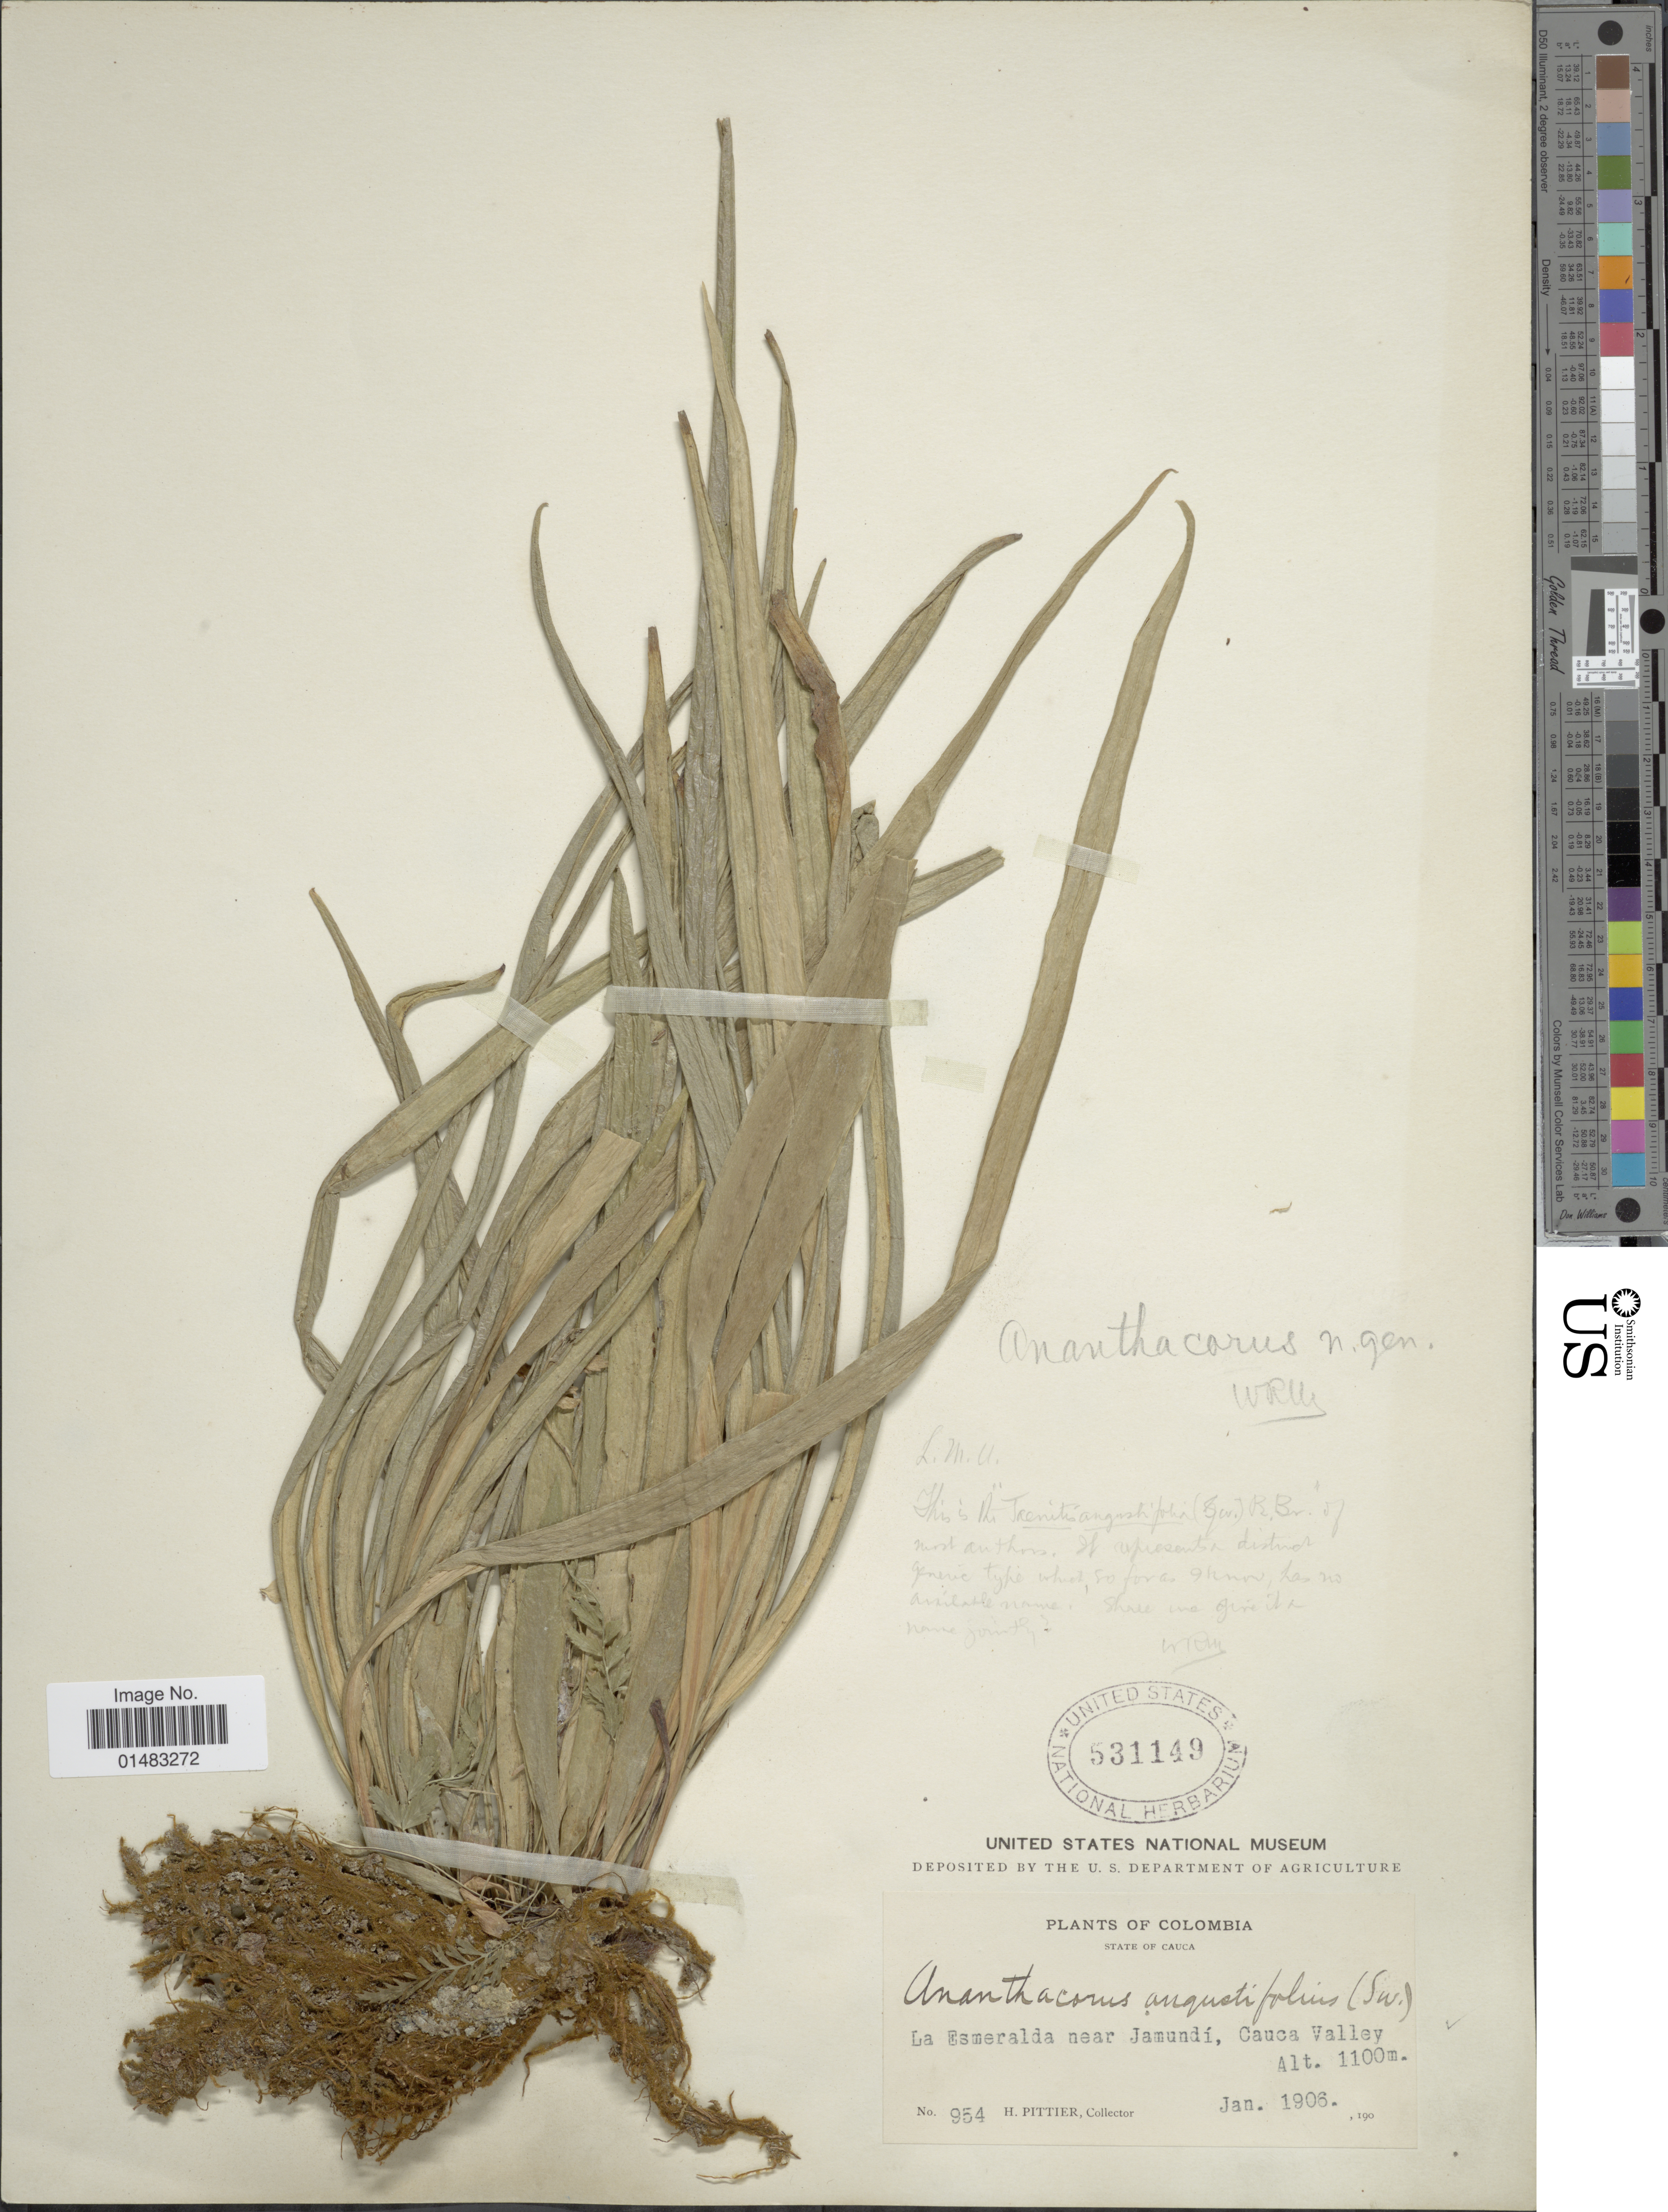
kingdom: Plantae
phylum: Tracheophyta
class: Polypodiopsida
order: Polypodiales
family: Pteridaceae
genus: Ananthacorus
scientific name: Ananthacorus angustifolius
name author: (Sw.) Underw. & Maxon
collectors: H. F. Pittier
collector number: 954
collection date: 1906-01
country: Colombia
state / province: Cauca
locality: La Esmeralda near Jamundí, Cauca Valley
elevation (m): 1100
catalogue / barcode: US 531149